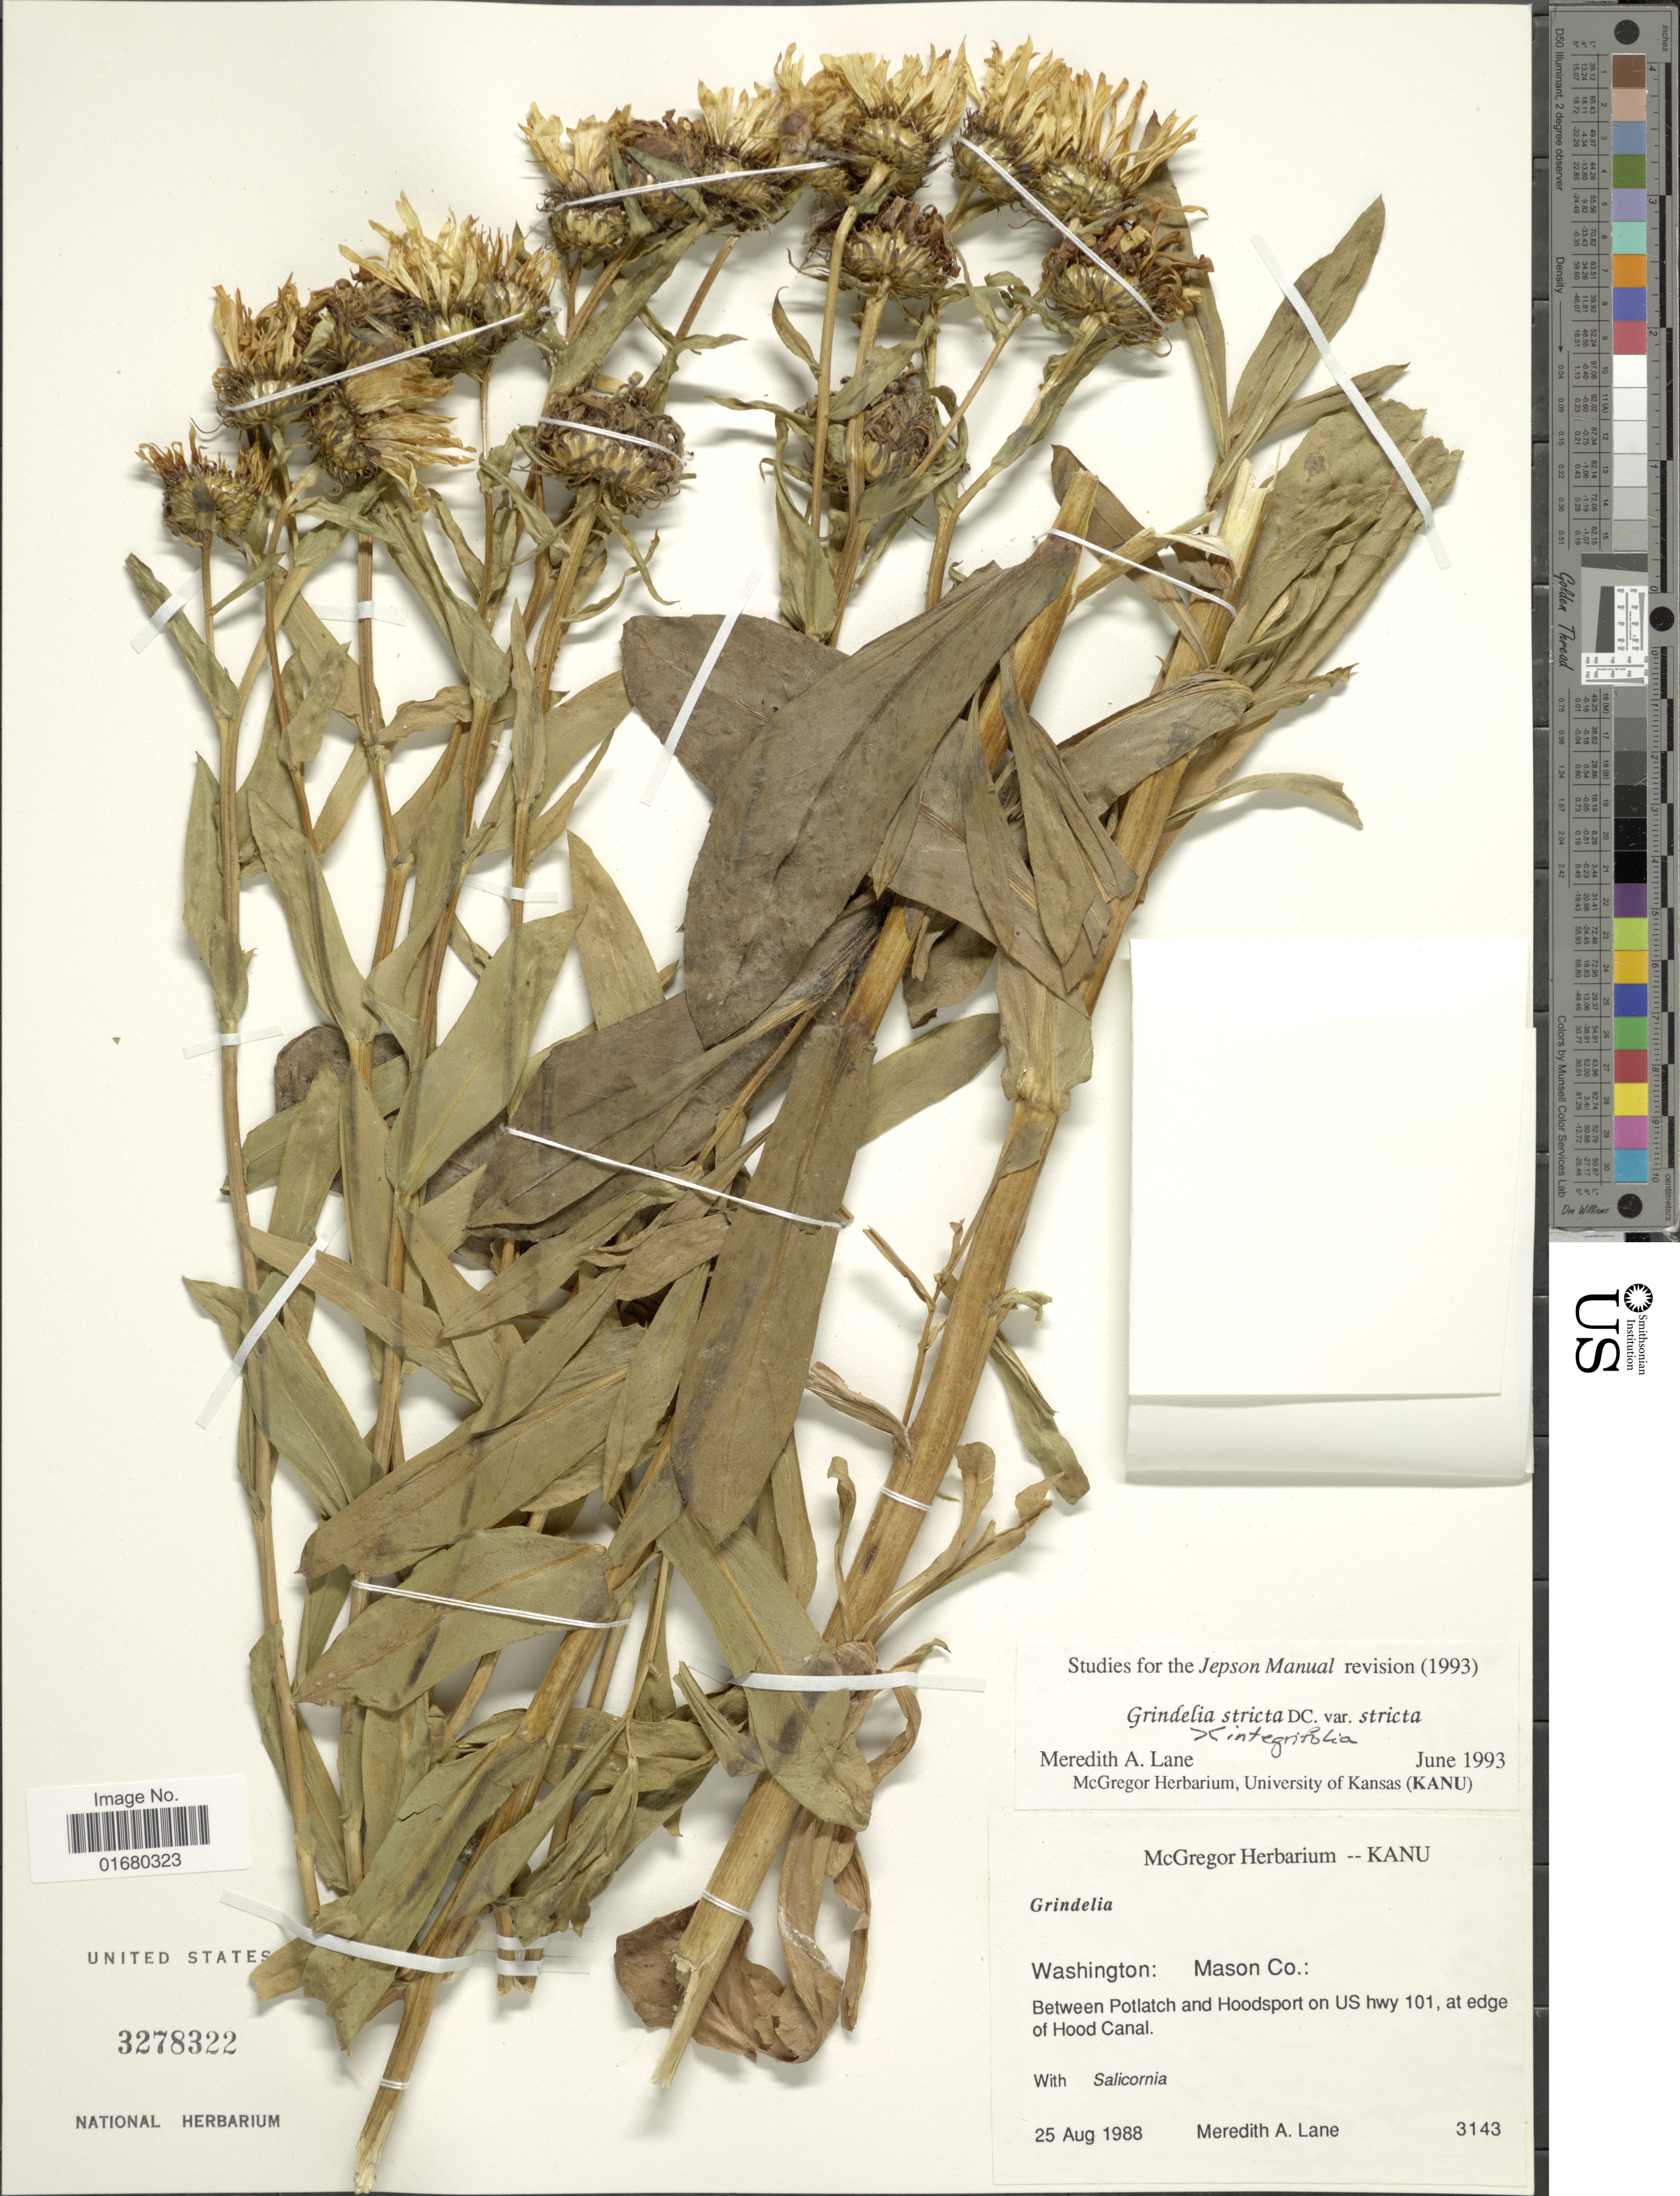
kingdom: Plantae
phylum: Tracheophyta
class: Magnoliopsida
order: Asterales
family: Asteraceae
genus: Grindelia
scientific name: Grindelia integrifolia x G. stricta DC. var. stricta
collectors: M. A. Lane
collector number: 3143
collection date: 1988-08-25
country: United States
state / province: Washington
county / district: Mason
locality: Mason Co.: Between Potlatch and Hoodsport on US hwy 101, at edge of Hood Canal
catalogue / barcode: US 3278322